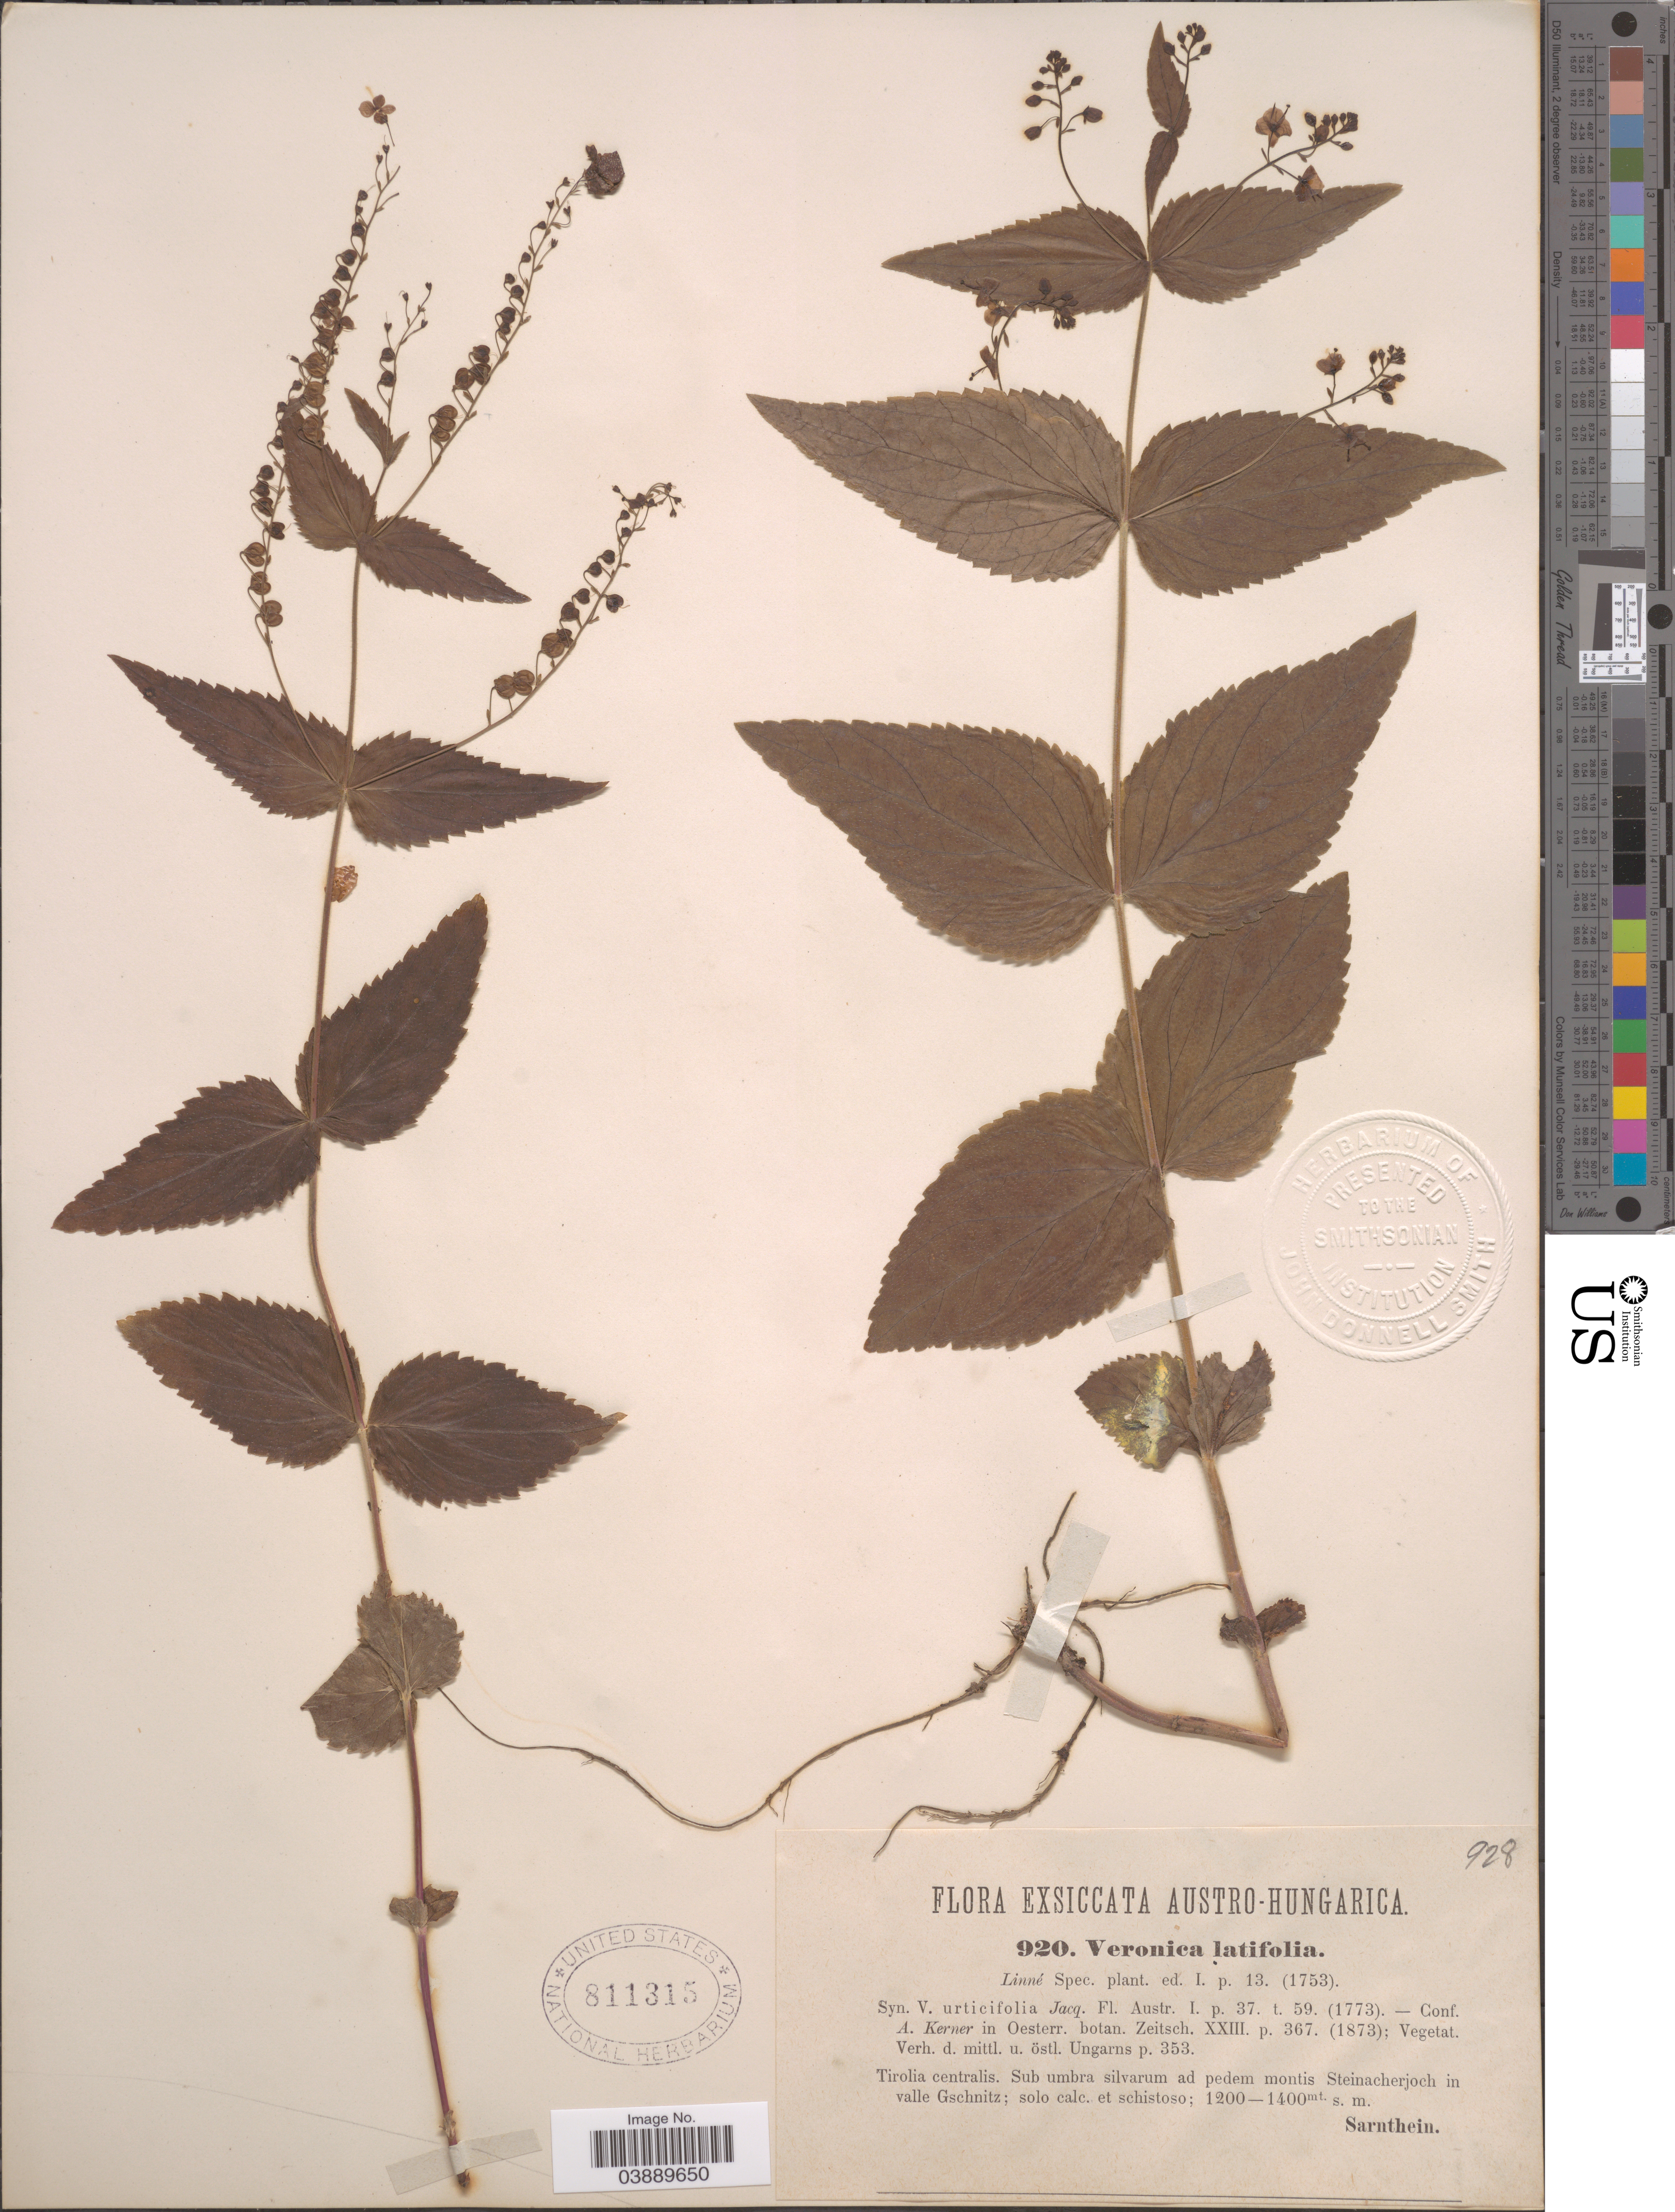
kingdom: Plantae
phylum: Tracheophyta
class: Magnoliopsida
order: Lamiales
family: Plantaginaceae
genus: Veronica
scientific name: Veronica urticifolia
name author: Jacq.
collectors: -. Sarnthein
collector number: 920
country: Austria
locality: Tirolia centralis. Sub umbra silvarum ad pedem montis Steinacherjoch in valle Gschnitz.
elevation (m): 1200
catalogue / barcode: US 811315